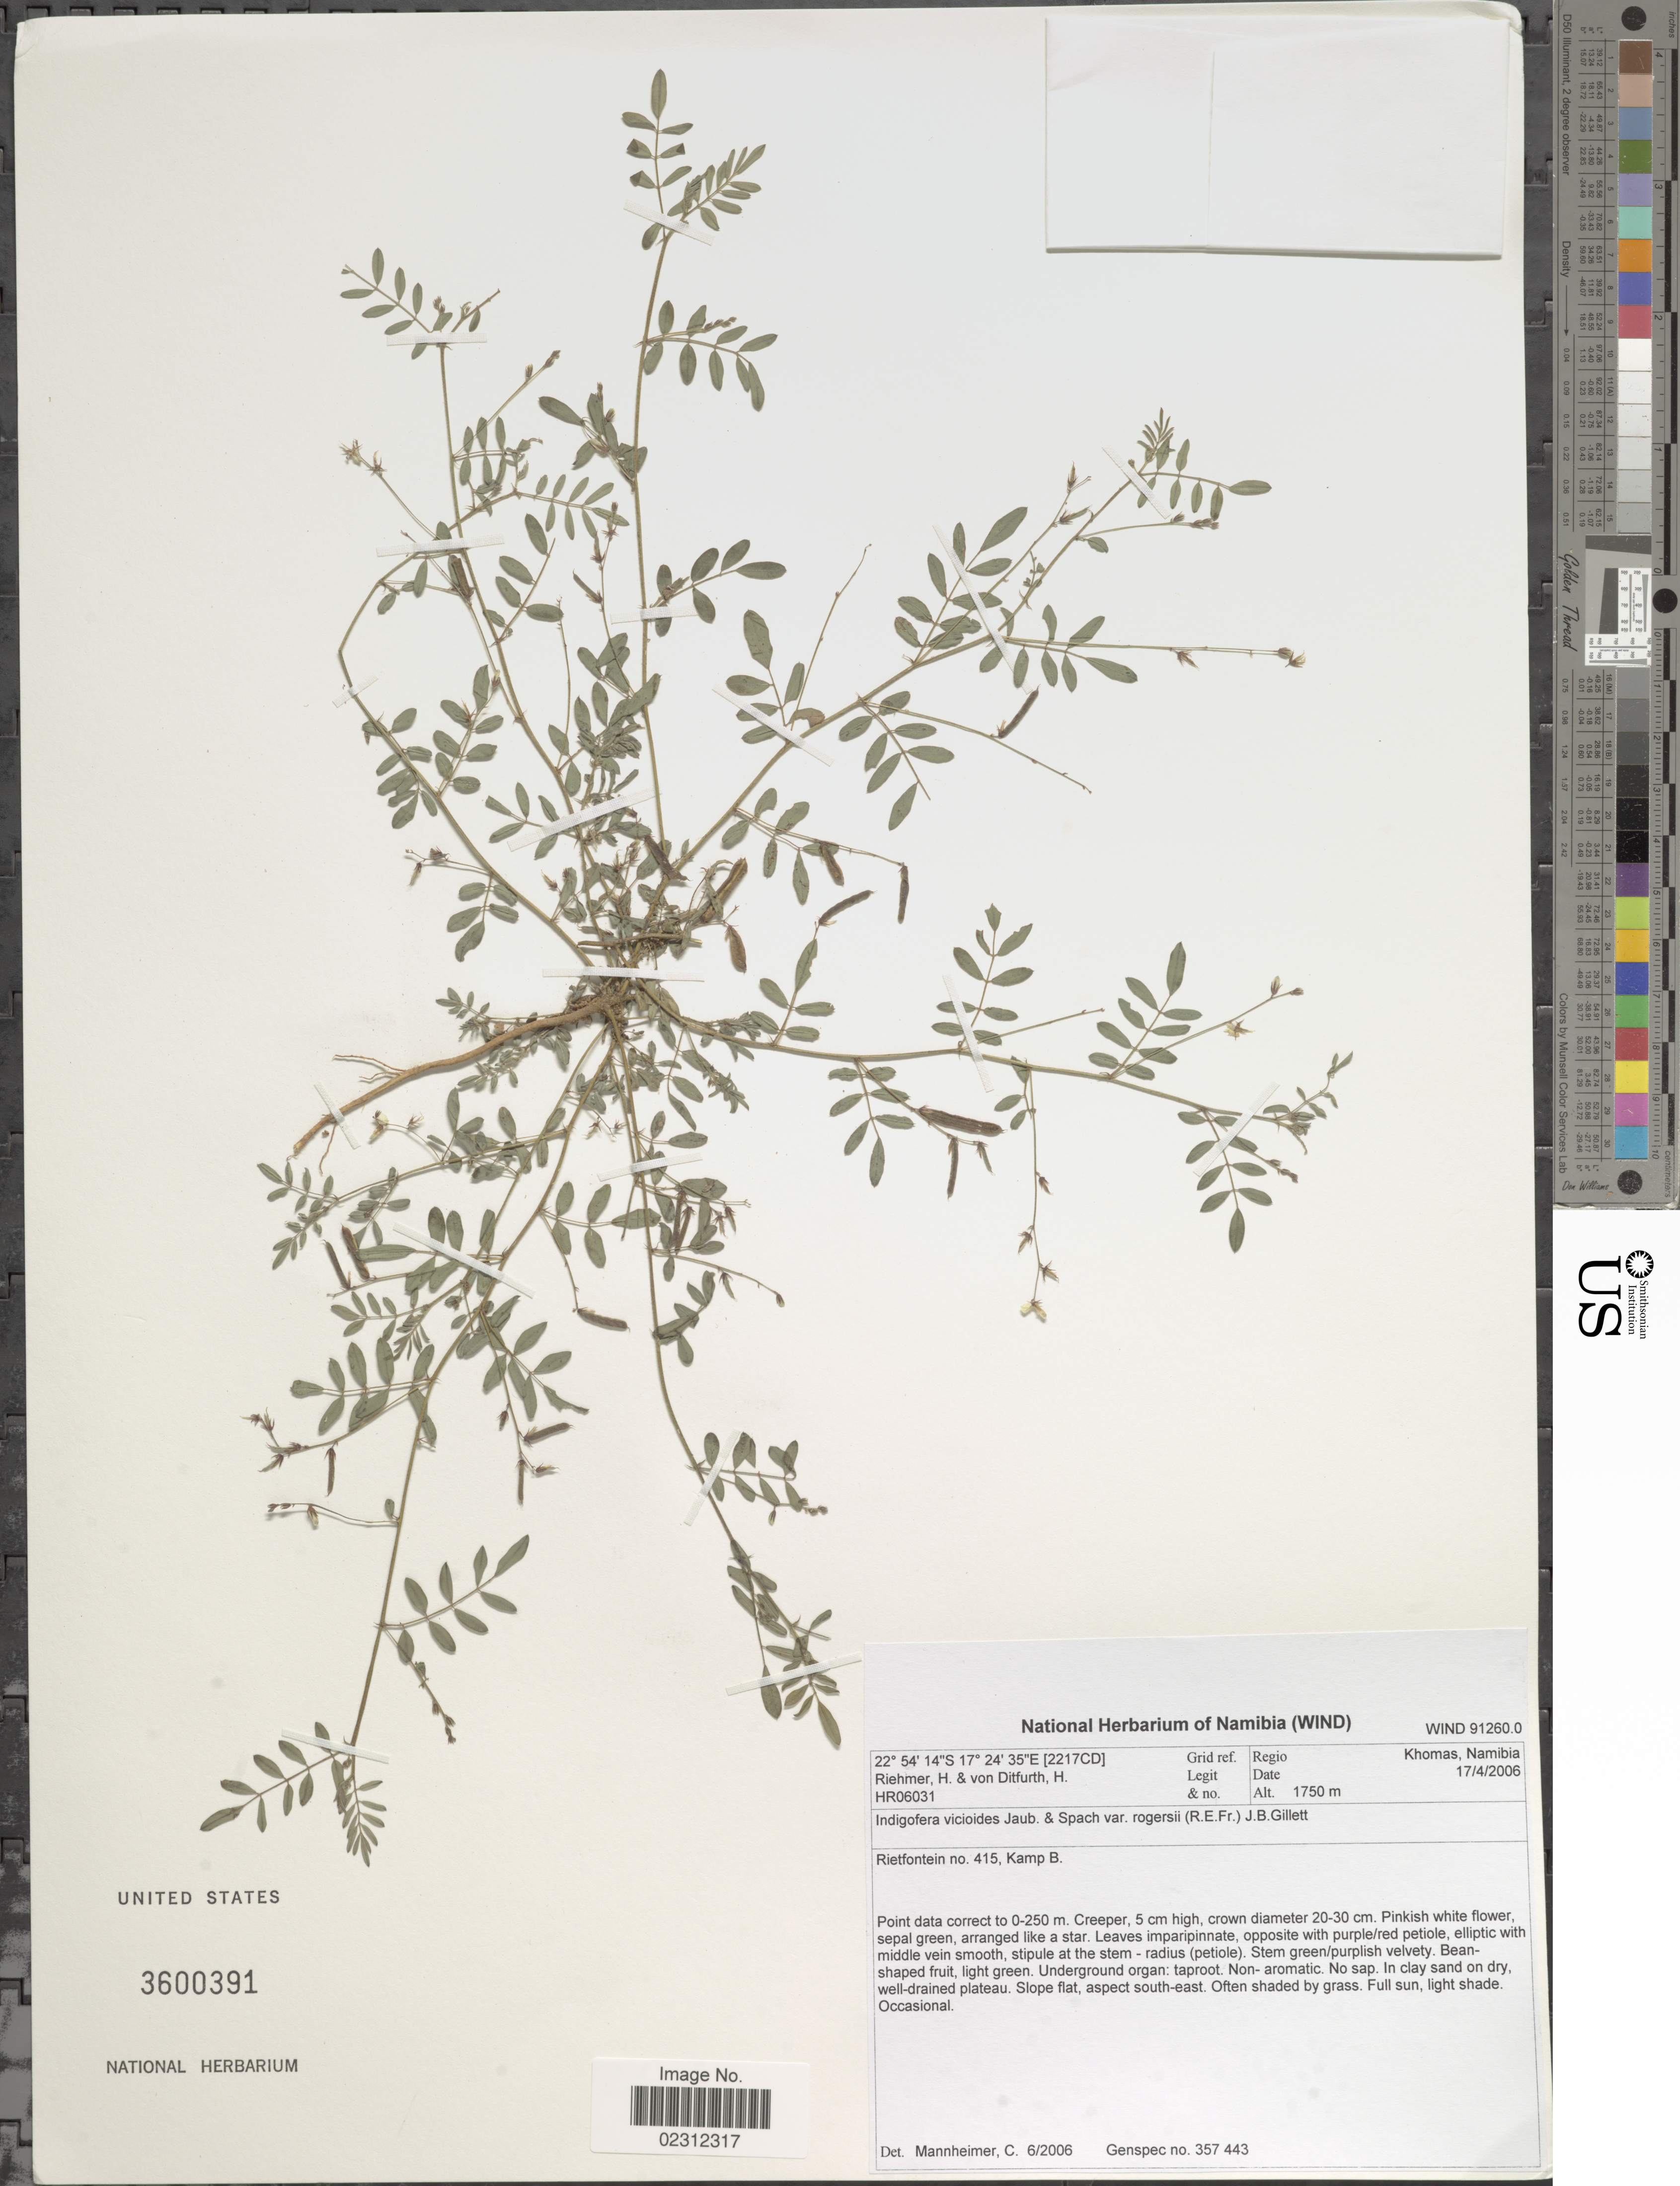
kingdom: Plantae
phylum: Tracheophyta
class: Magnoliopsida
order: Fabales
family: Fabaceae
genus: Indigofera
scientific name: Indigofera vicioides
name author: Jaub. & Spach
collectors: H. Riehmer & H. Von Ditfurth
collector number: HR06031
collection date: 2006-04-17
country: Namibia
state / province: Khomas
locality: Rietfontein no. 415, Kamp B.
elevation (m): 1750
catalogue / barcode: US 3600391